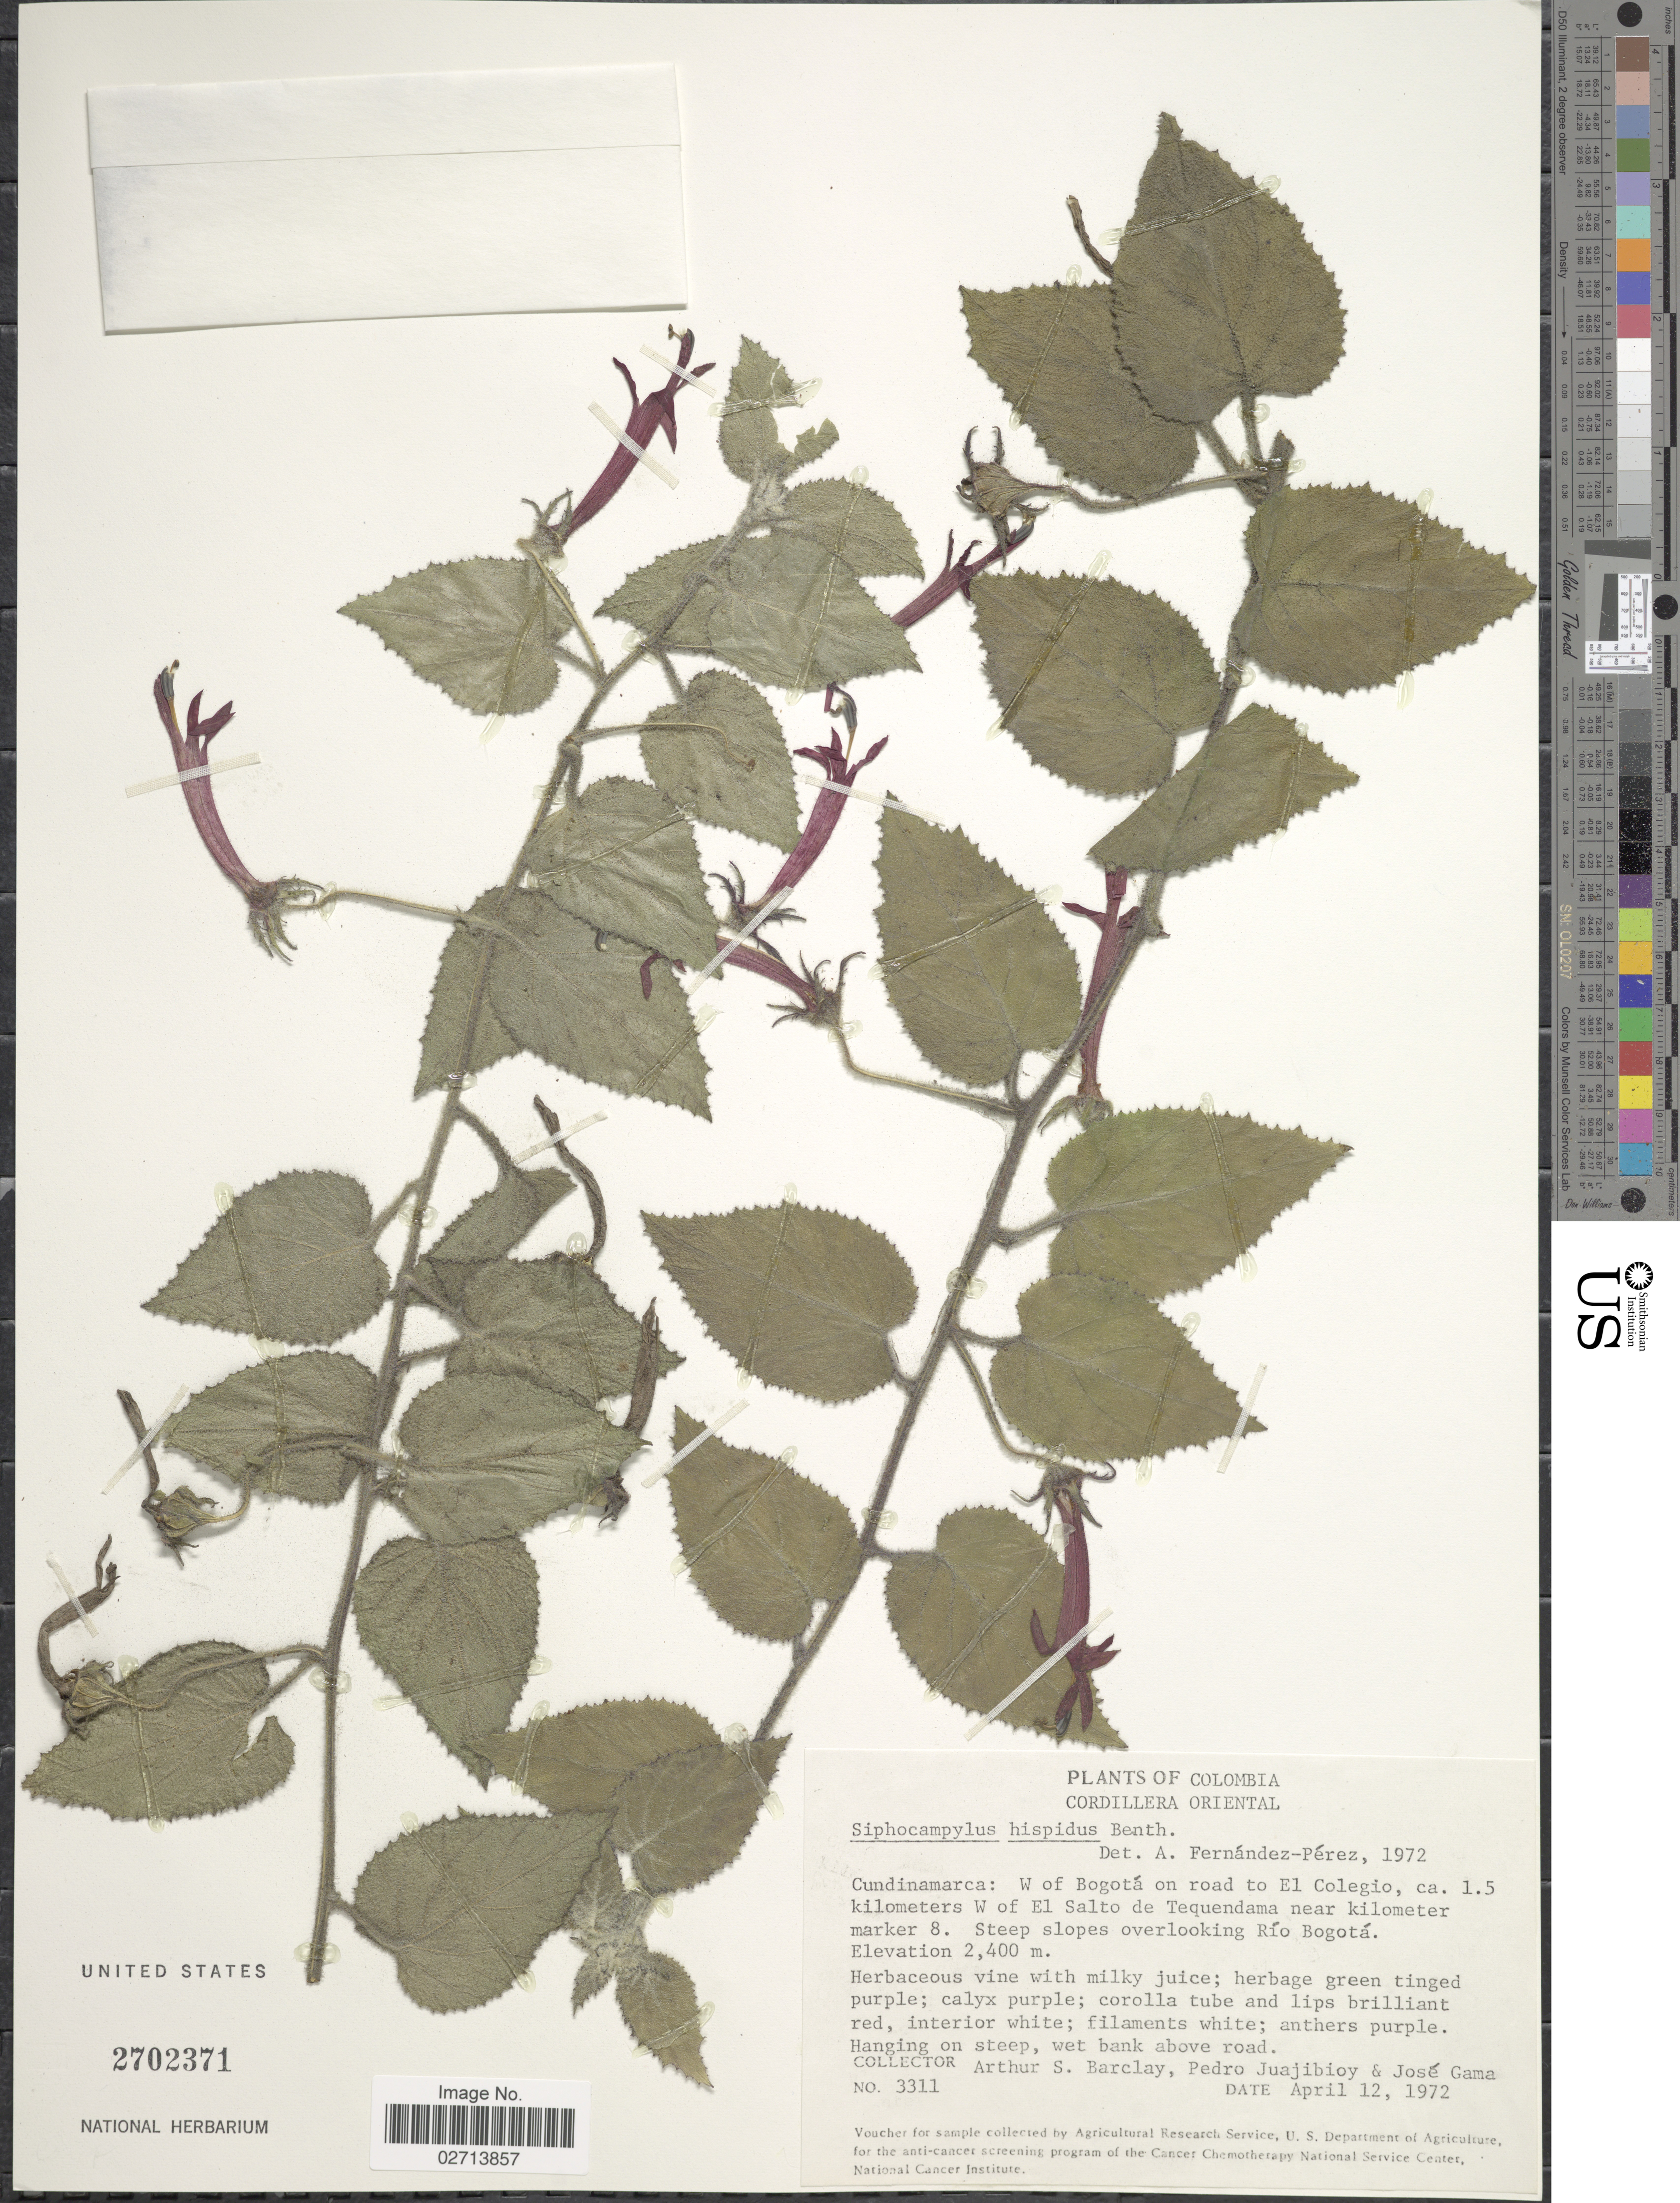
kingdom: Plantae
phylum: Tracheophyta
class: Magnoliopsida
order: Asterales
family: Campanulaceae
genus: Siphocampylus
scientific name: Siphocampylus hispidus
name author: Benth.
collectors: A. S. Barclay, P. Juajibioy & J. Gama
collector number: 3311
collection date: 1972-04-12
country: Colombia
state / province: Cundinamarca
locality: Cordillera Oriental, W of Bogotá on road to El Colegio, ca. 1.5 kilometers W of El Salto de Tequendama near kilometer marker 8. steep slopes overlooking Río Bogotá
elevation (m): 2400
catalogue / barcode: US 2702371